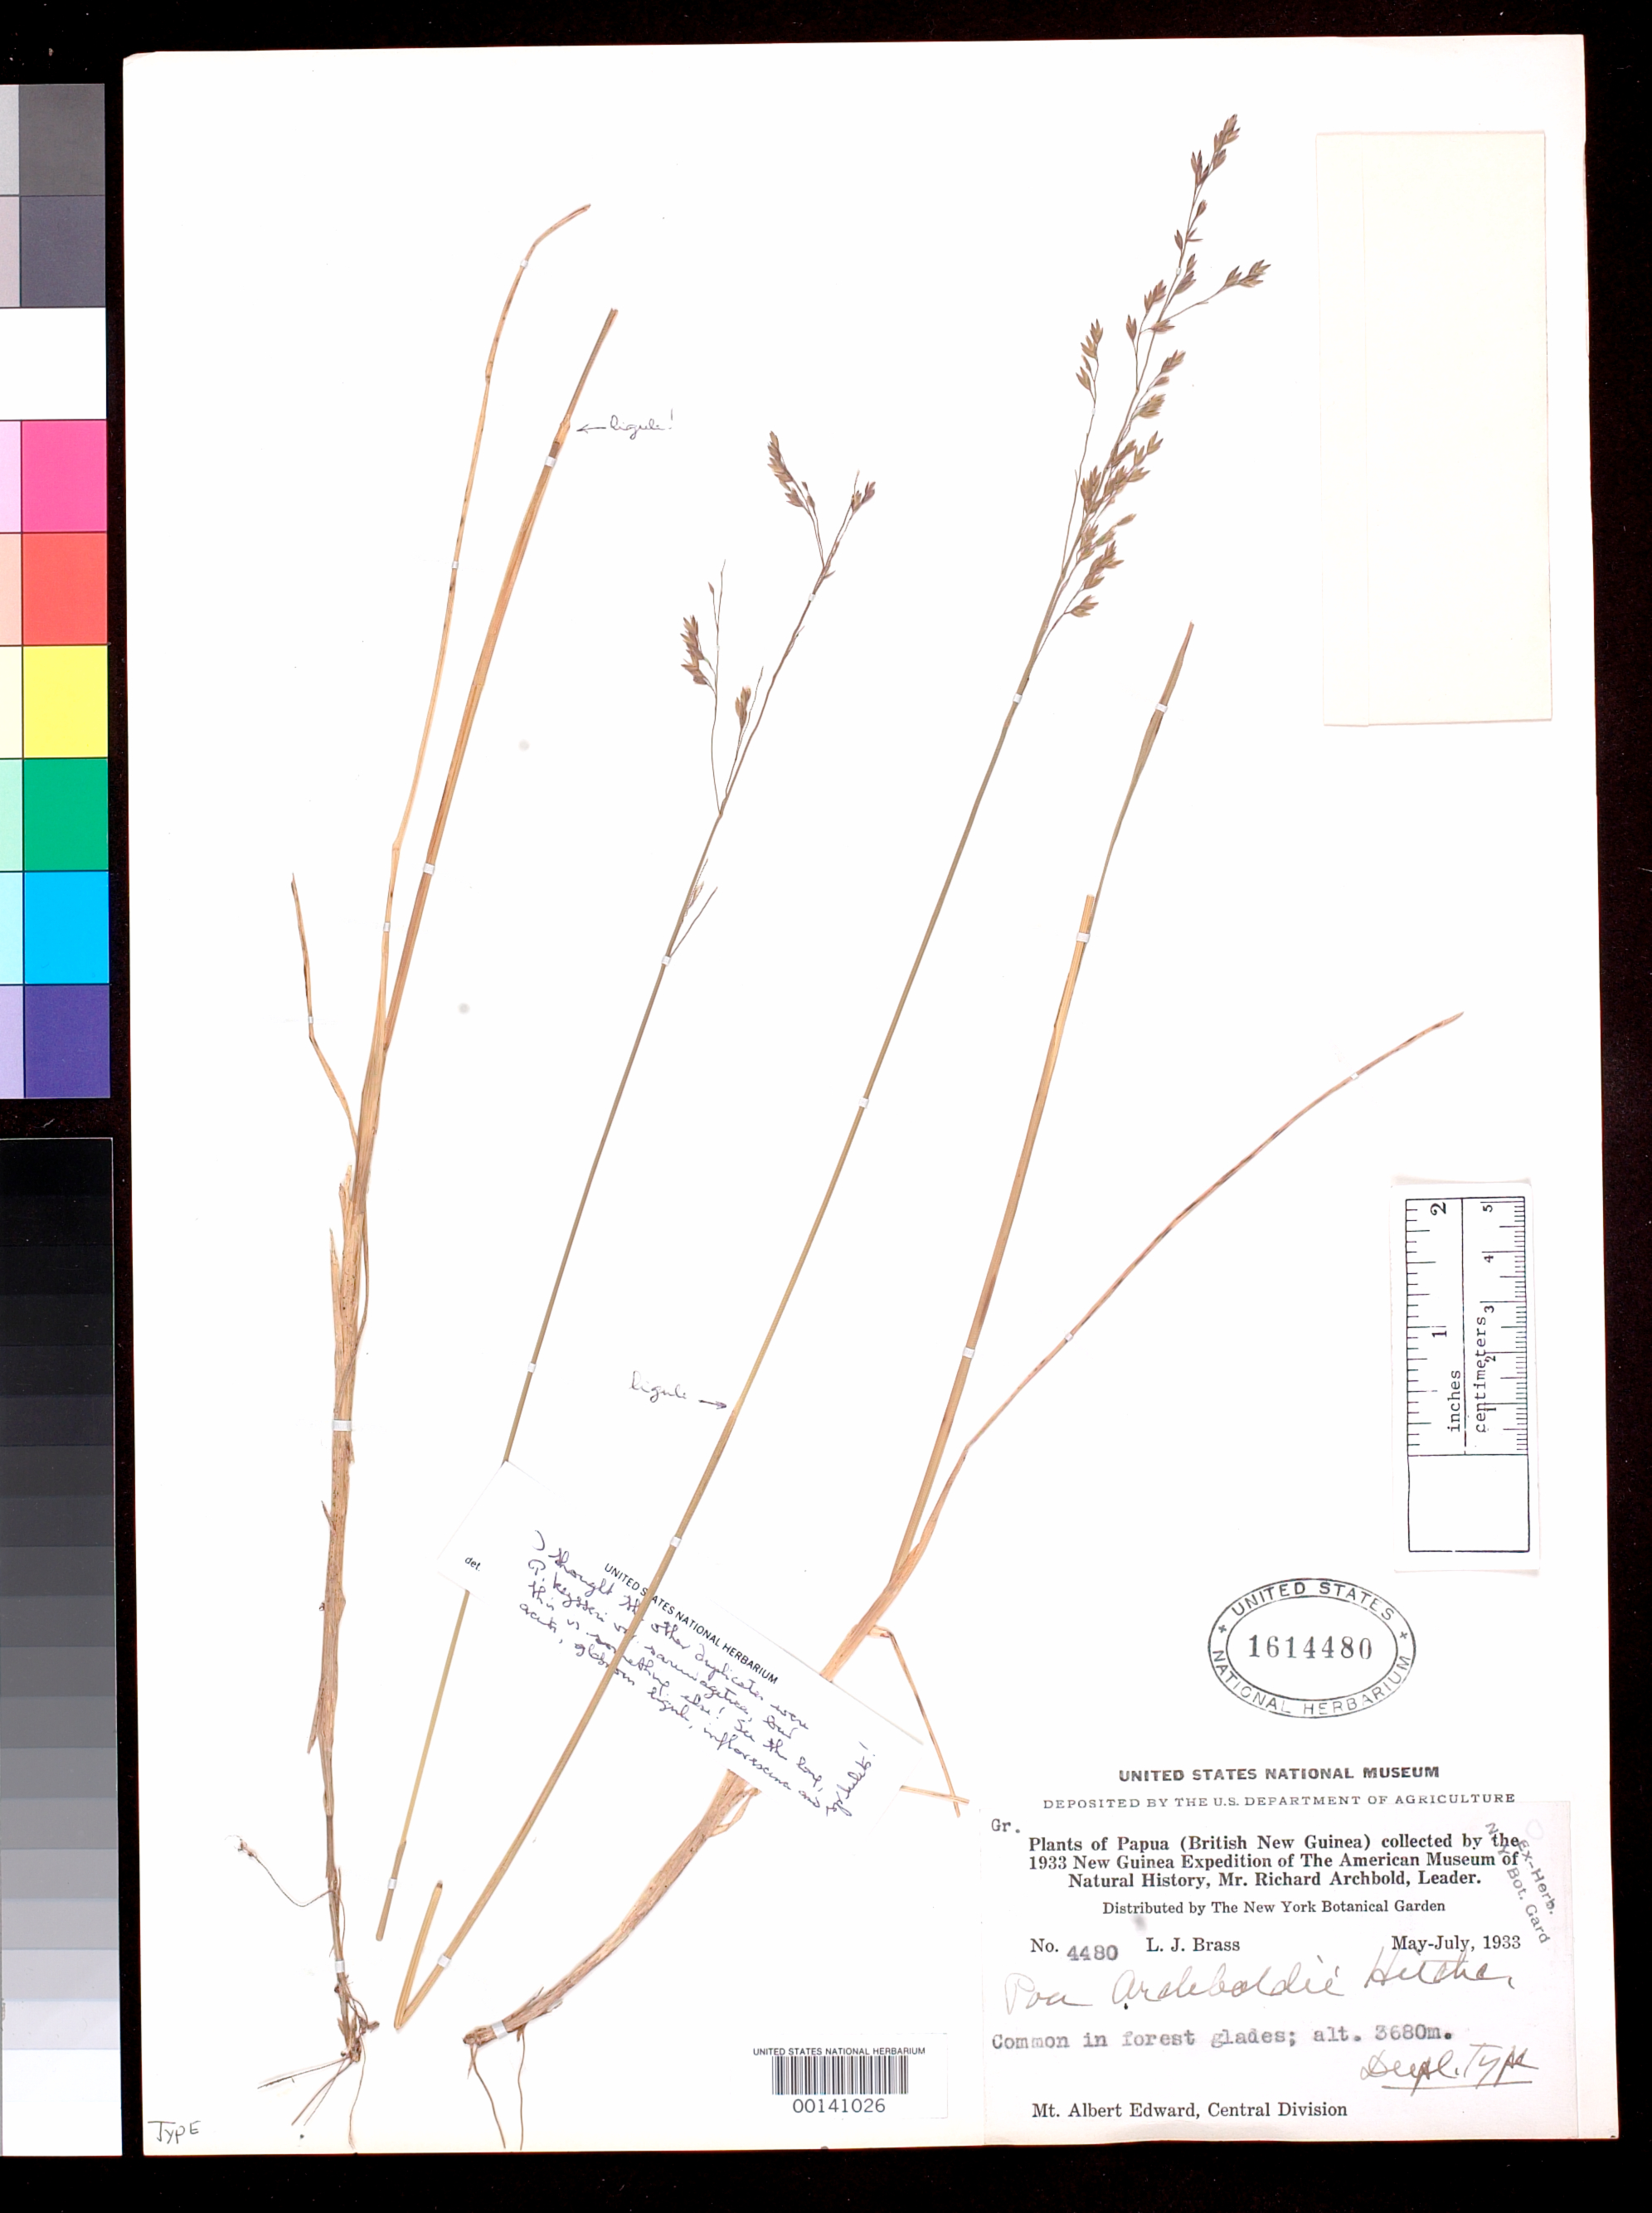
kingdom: Plantae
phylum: Tracheophyta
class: Liliopsida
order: Poales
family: Poaceae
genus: Poa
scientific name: Poa archboldii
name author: Hitchc.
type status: Isotype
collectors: L. J. Brass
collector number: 4480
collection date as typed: May 1933 to -- Jul 1933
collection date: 1933-05/1933-07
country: Papua New Guinea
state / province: Central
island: New Guinea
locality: Mt. Albert Edward.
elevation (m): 3680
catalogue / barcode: US 1614480